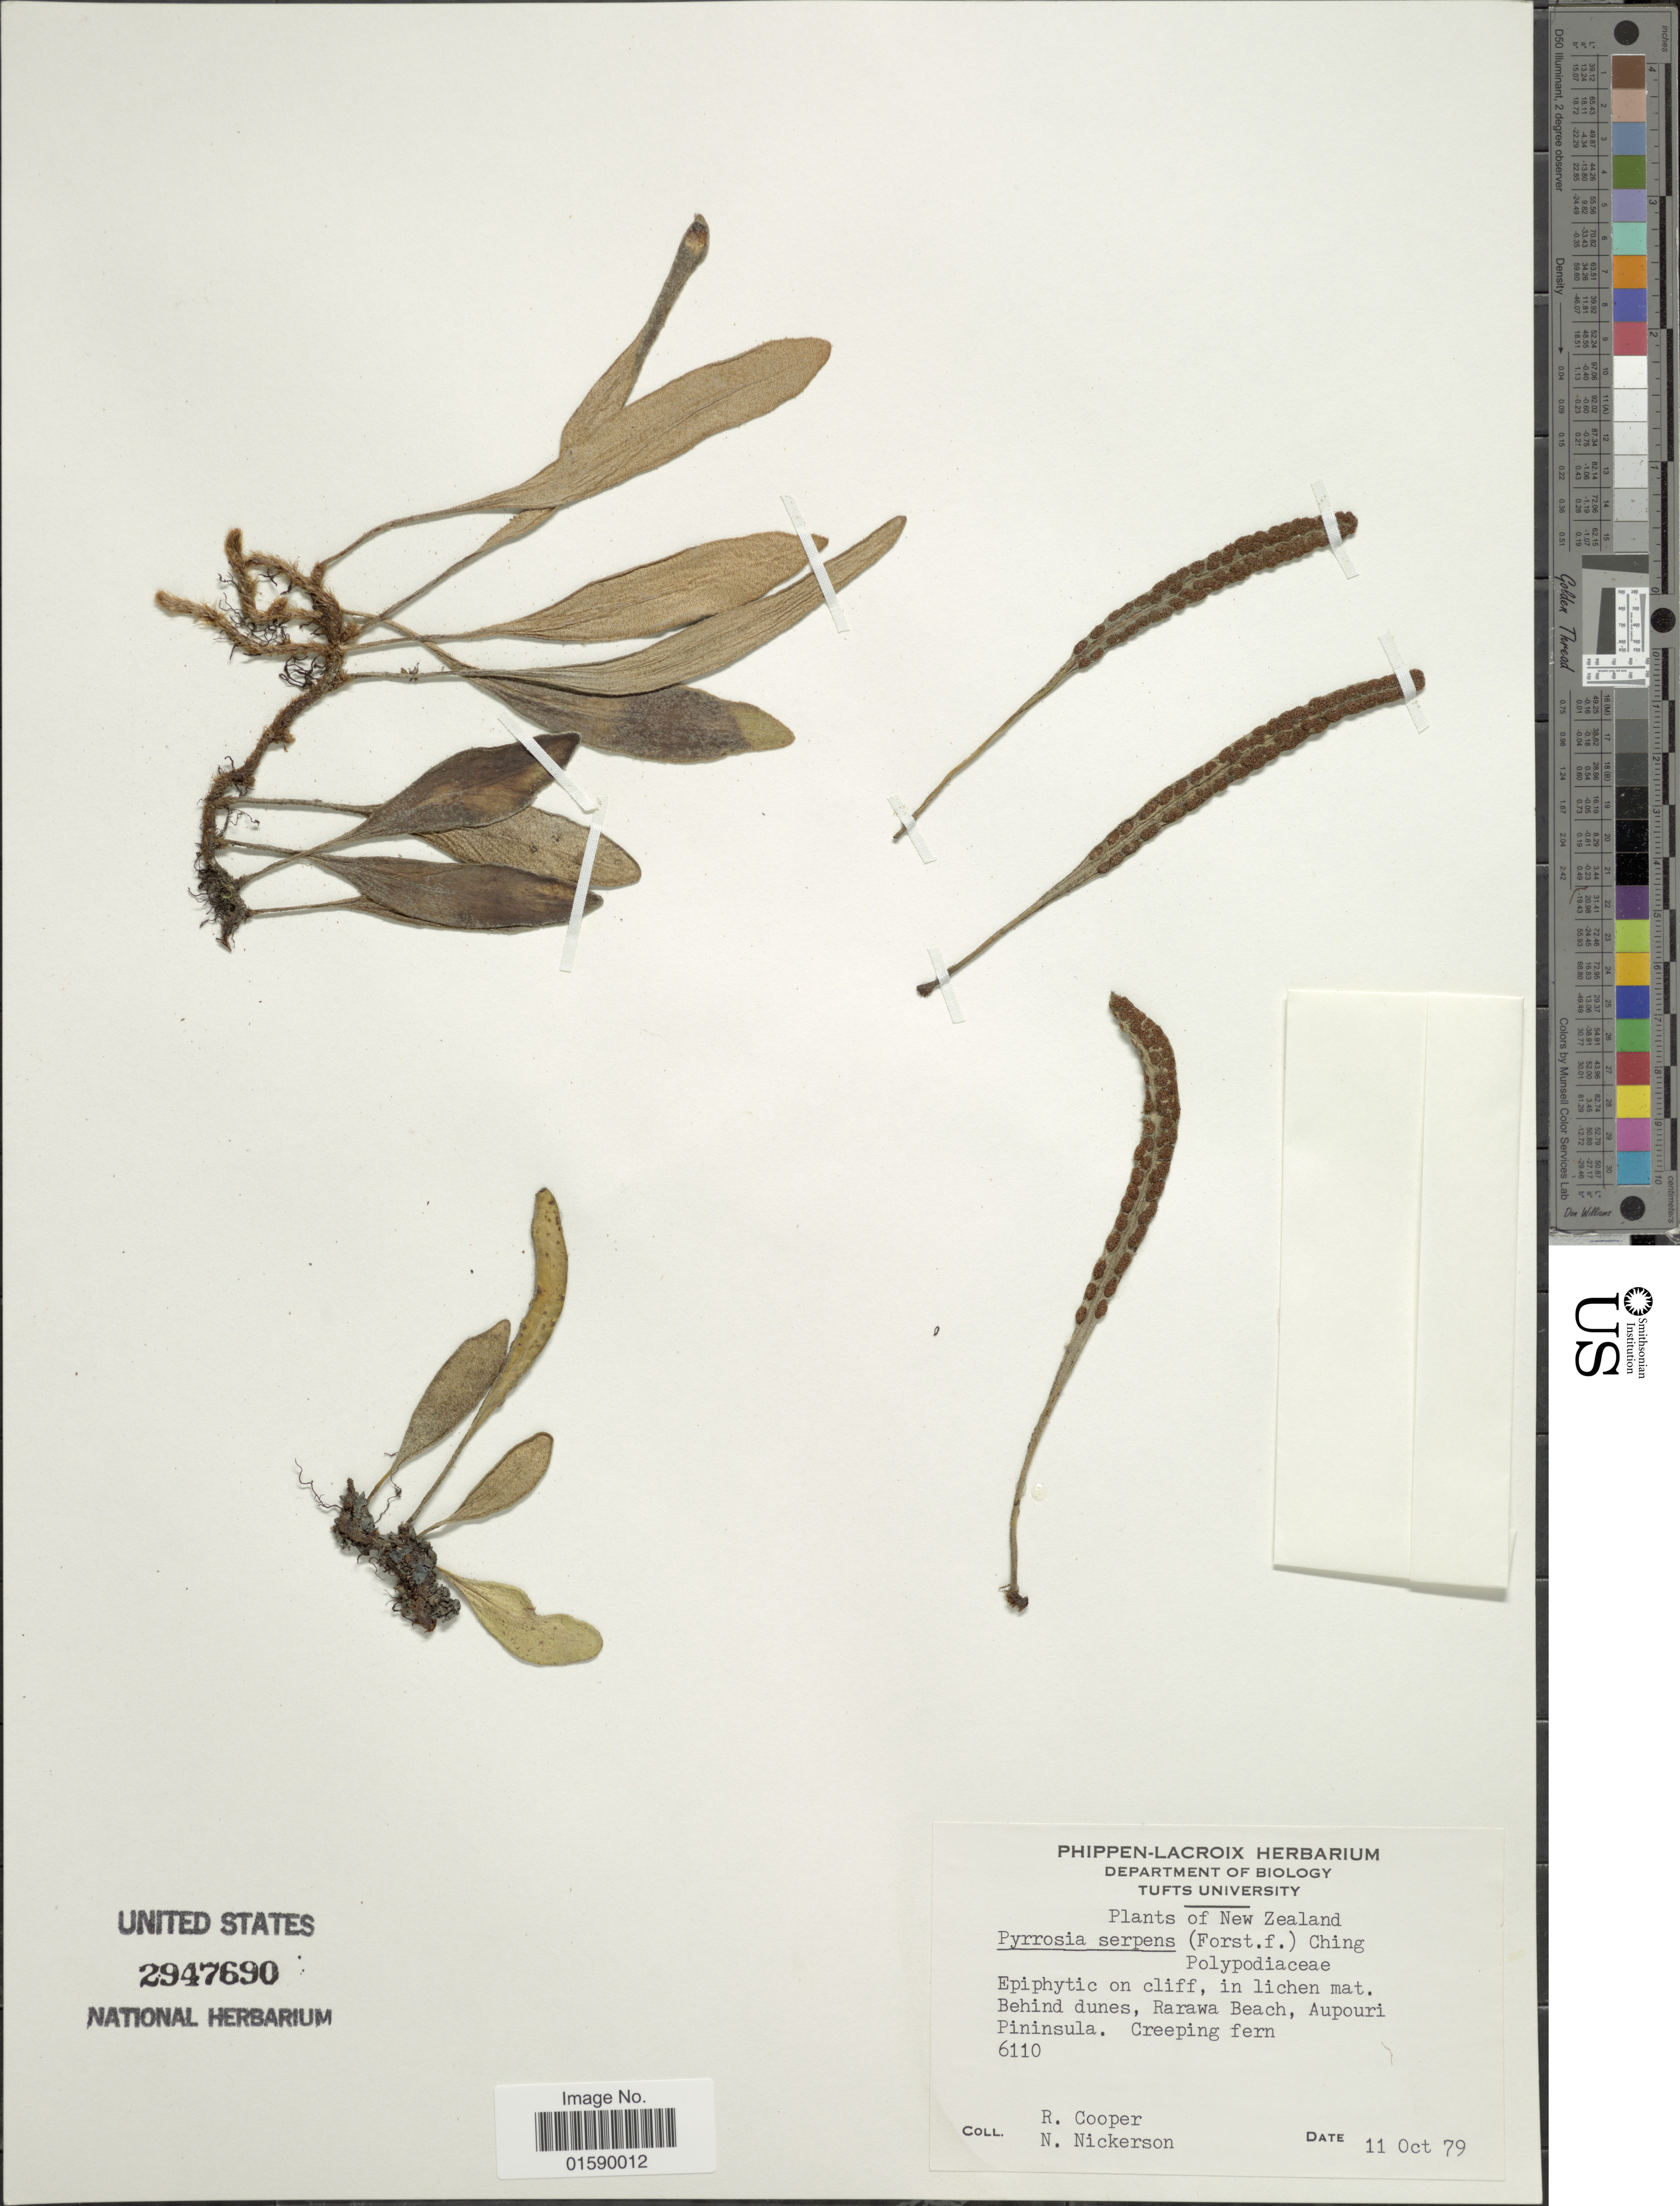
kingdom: Plantae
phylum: Tracheophyta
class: Polypodiopsida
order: Polypodiales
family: Polypodiaceae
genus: Pyrrosia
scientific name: Pyrrosia elaeagnifolia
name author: (Bory) Hovenkamp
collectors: R. Cooper & N. Nickerson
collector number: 6110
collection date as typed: Transcribed d/m/y: 11/10/79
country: New Zealand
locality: New Zealand. Behind dunes, Rarawa Beach, Aupouri Peninsula.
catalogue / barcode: US 2947690